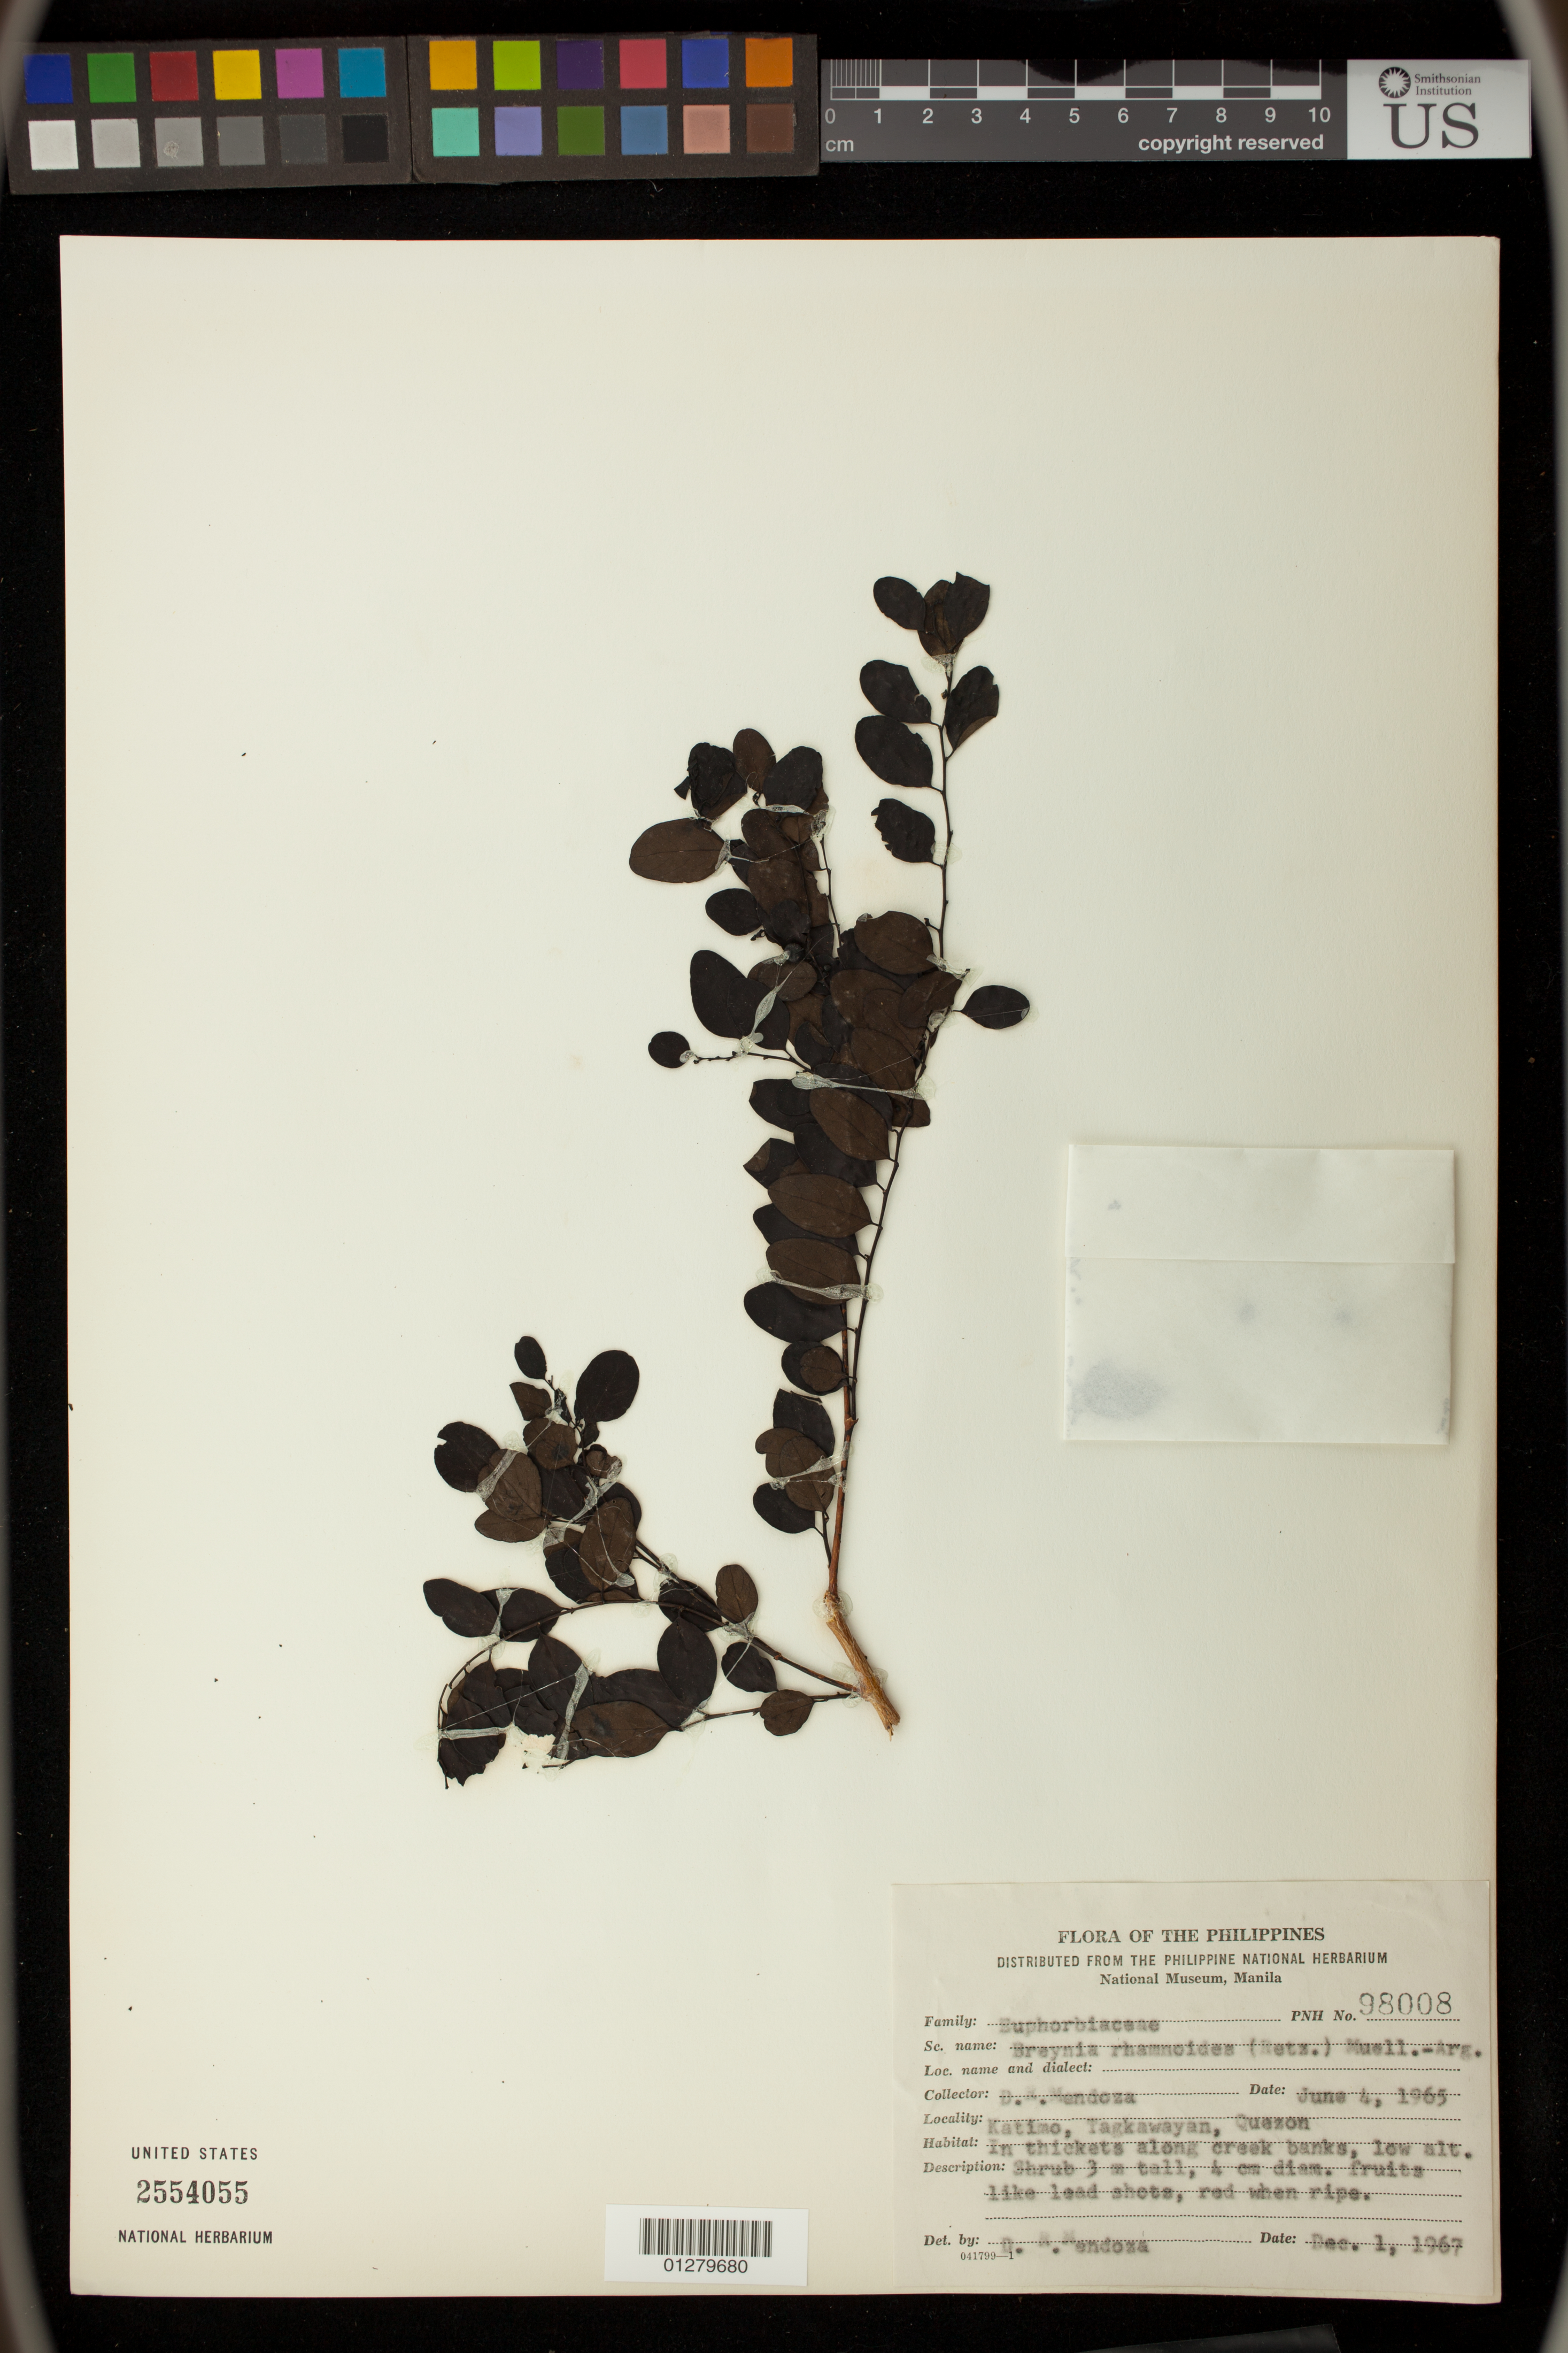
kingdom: Plantae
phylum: Tracheophyta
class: Magnoliopsida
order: Malpighiales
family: Phyllanthaceae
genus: Breynia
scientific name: Breynia vitis-idaea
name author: (Burm. f.) C.E.C. Fisch.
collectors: D. Mendoza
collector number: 98008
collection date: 1965-06-04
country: Philippines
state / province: Calabarzon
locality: Katimo, Tagkawayan, Quezon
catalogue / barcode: US 2554055